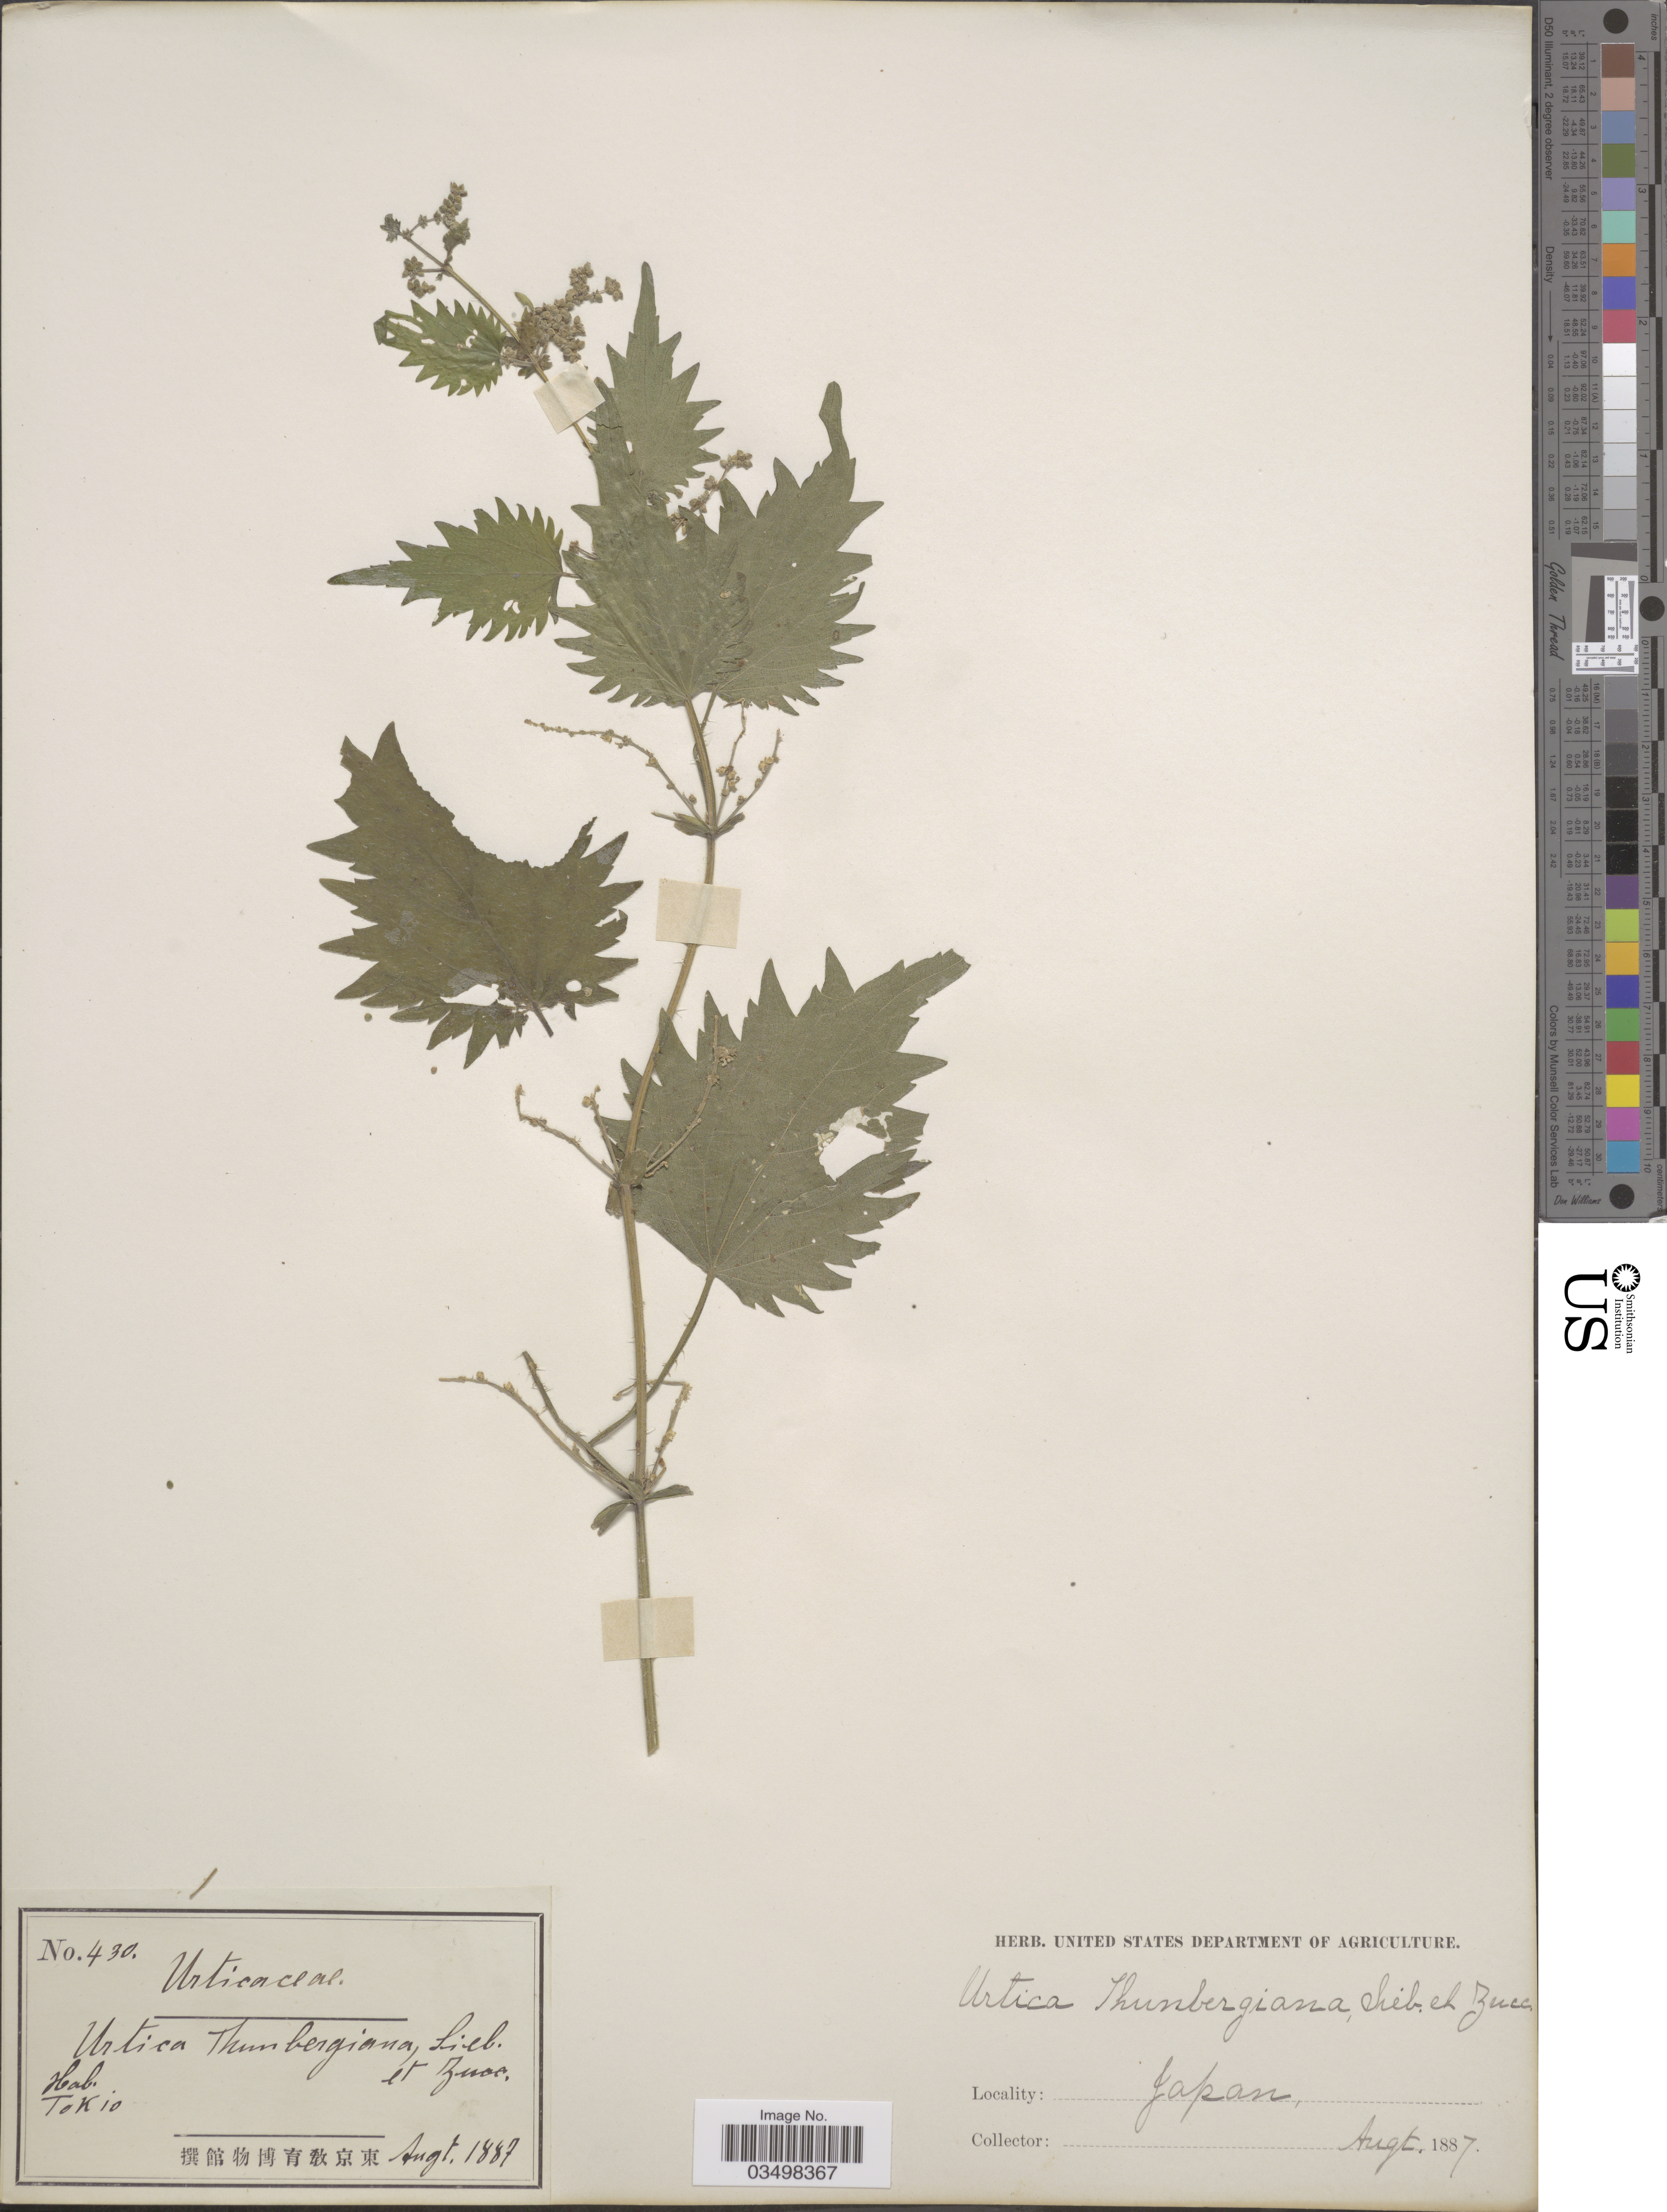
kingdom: Plantae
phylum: Tracheophyta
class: Magnoliopsida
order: Rosales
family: Urticaceae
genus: Urtica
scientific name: Urtica thunbergiana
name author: Siebold & Zucc.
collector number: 430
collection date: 1887-08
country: Japan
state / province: Tokyo, Federal City of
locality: Tokio.